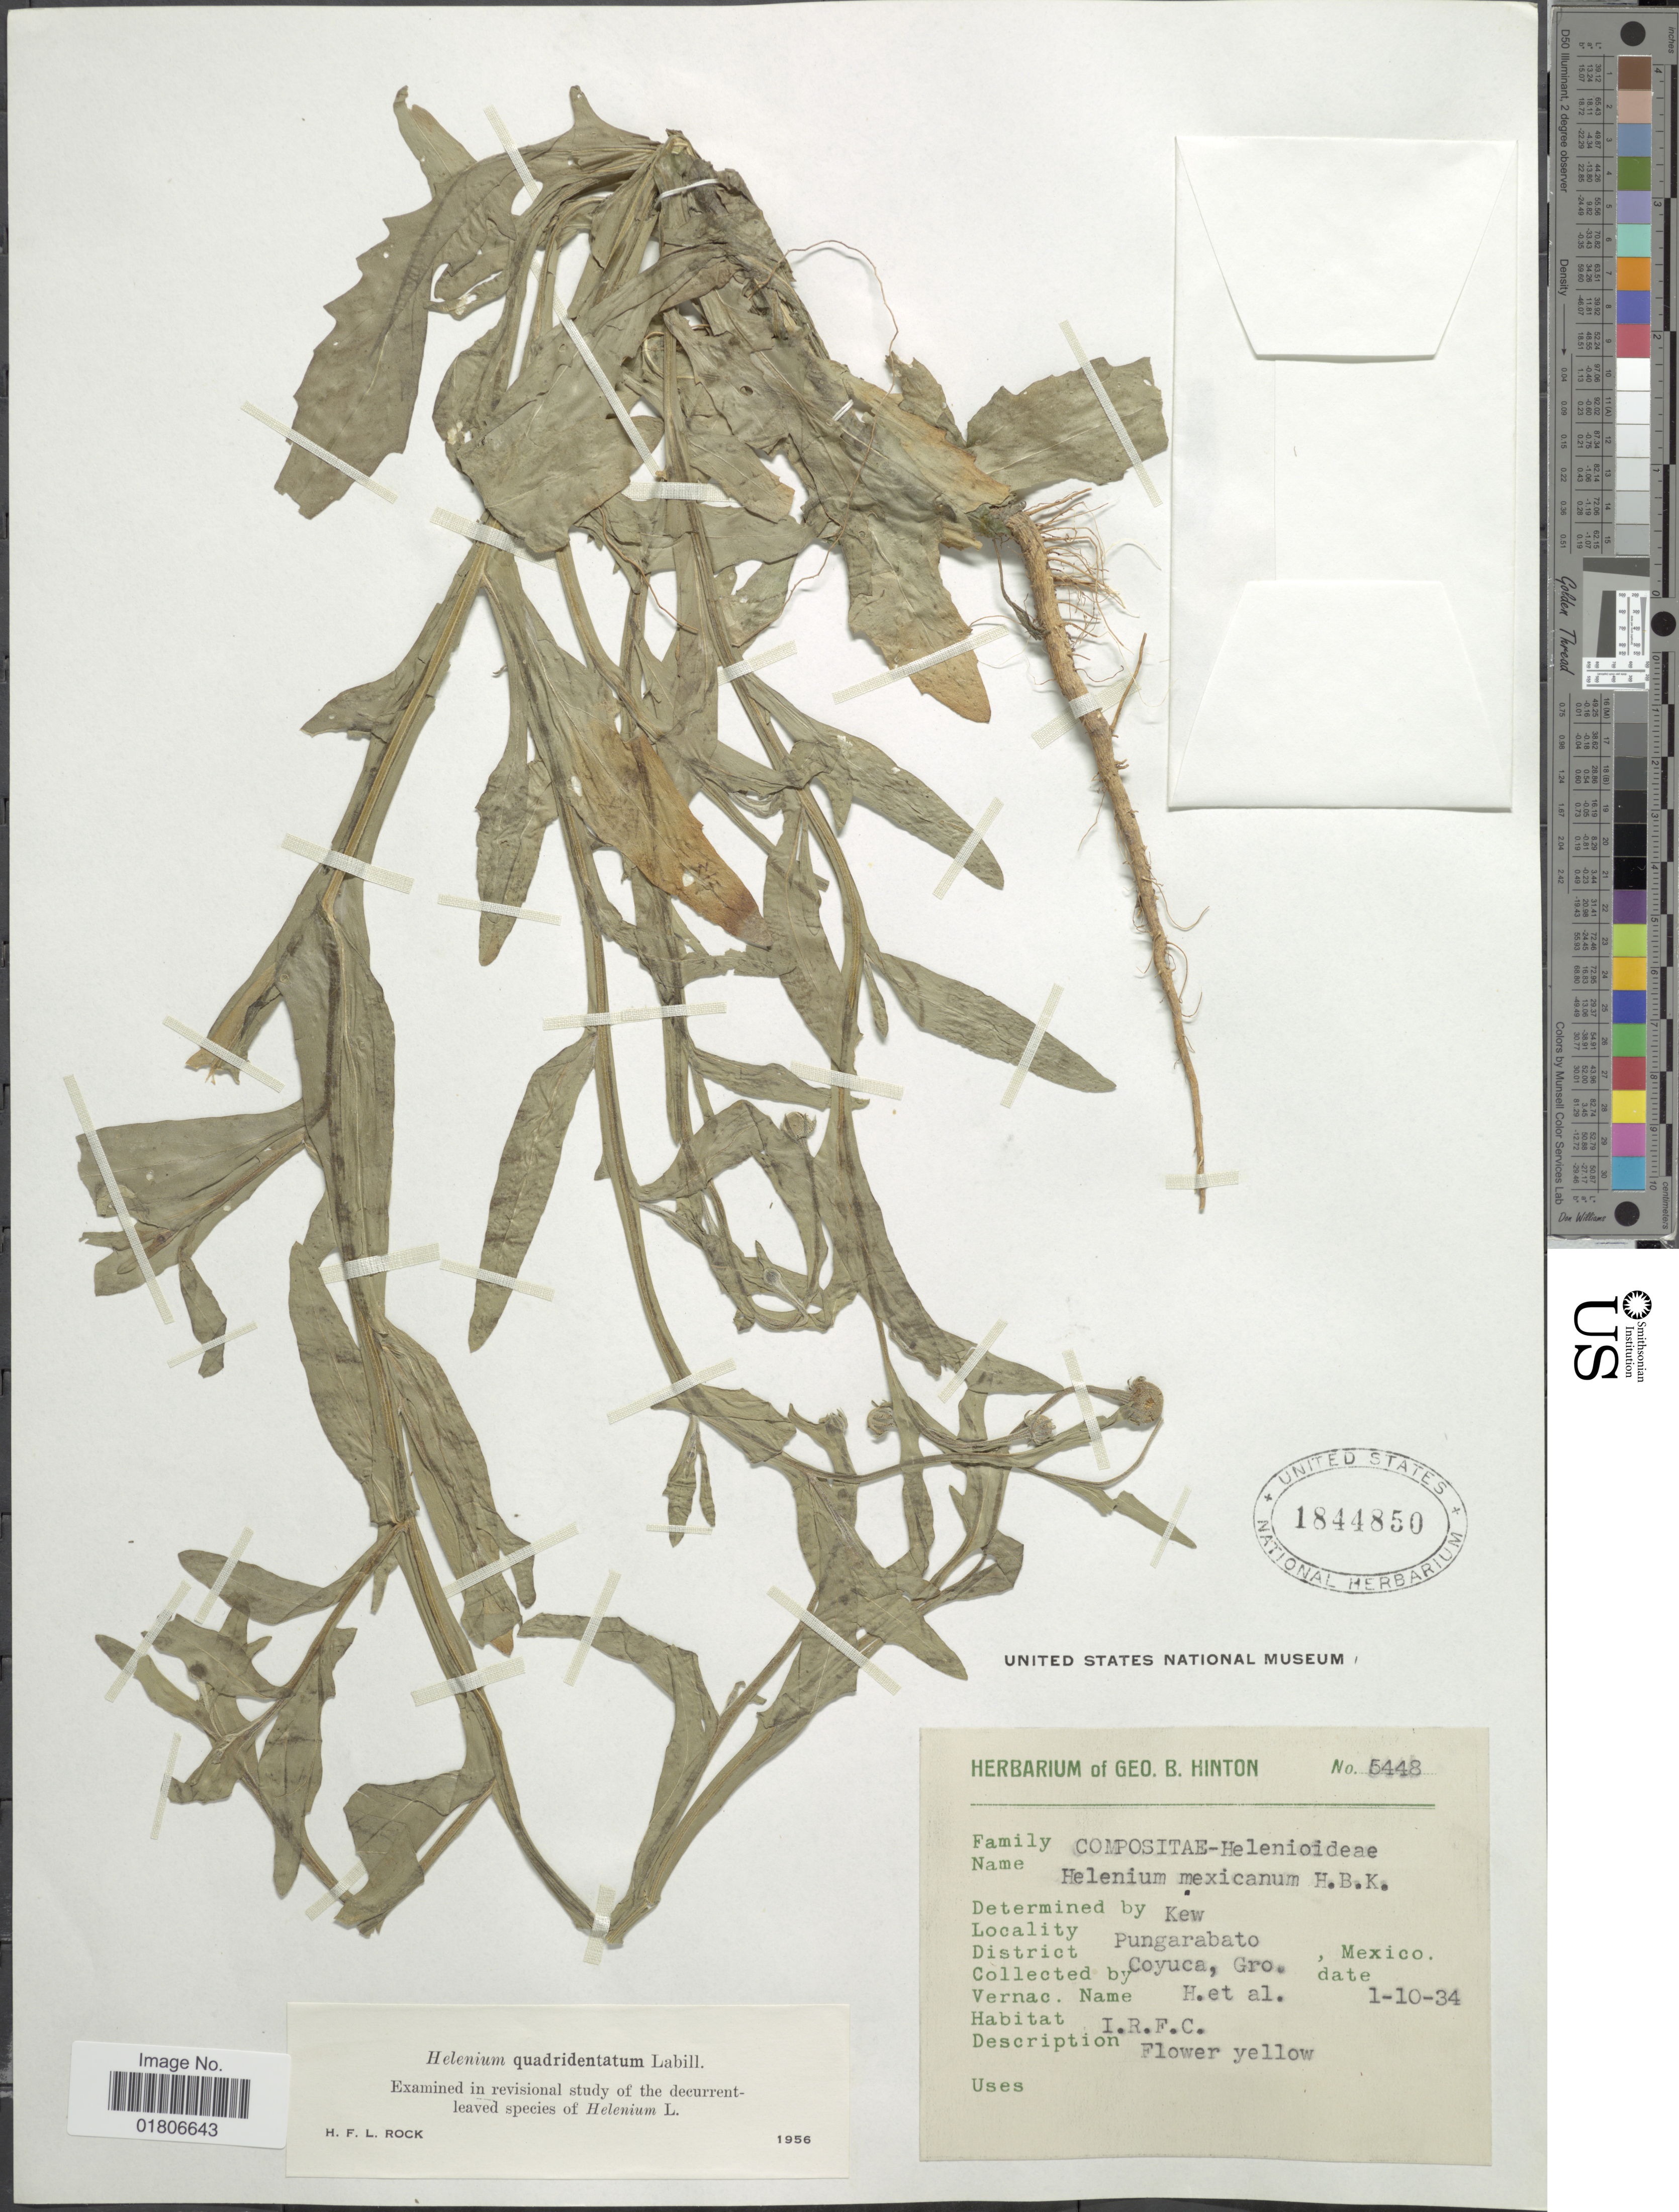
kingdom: Plantae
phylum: Tracheophyta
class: Magnoliopsida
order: Asterales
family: Asteraceae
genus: Helenium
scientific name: Helenium quadridentatum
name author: Labill.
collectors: G. B. Hinton & et al.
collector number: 5448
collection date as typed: Transcribed d/m/y: 10/1/34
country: Mexico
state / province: Guerrero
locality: Pungarabato. District Coyuca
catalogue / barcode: US 1844850